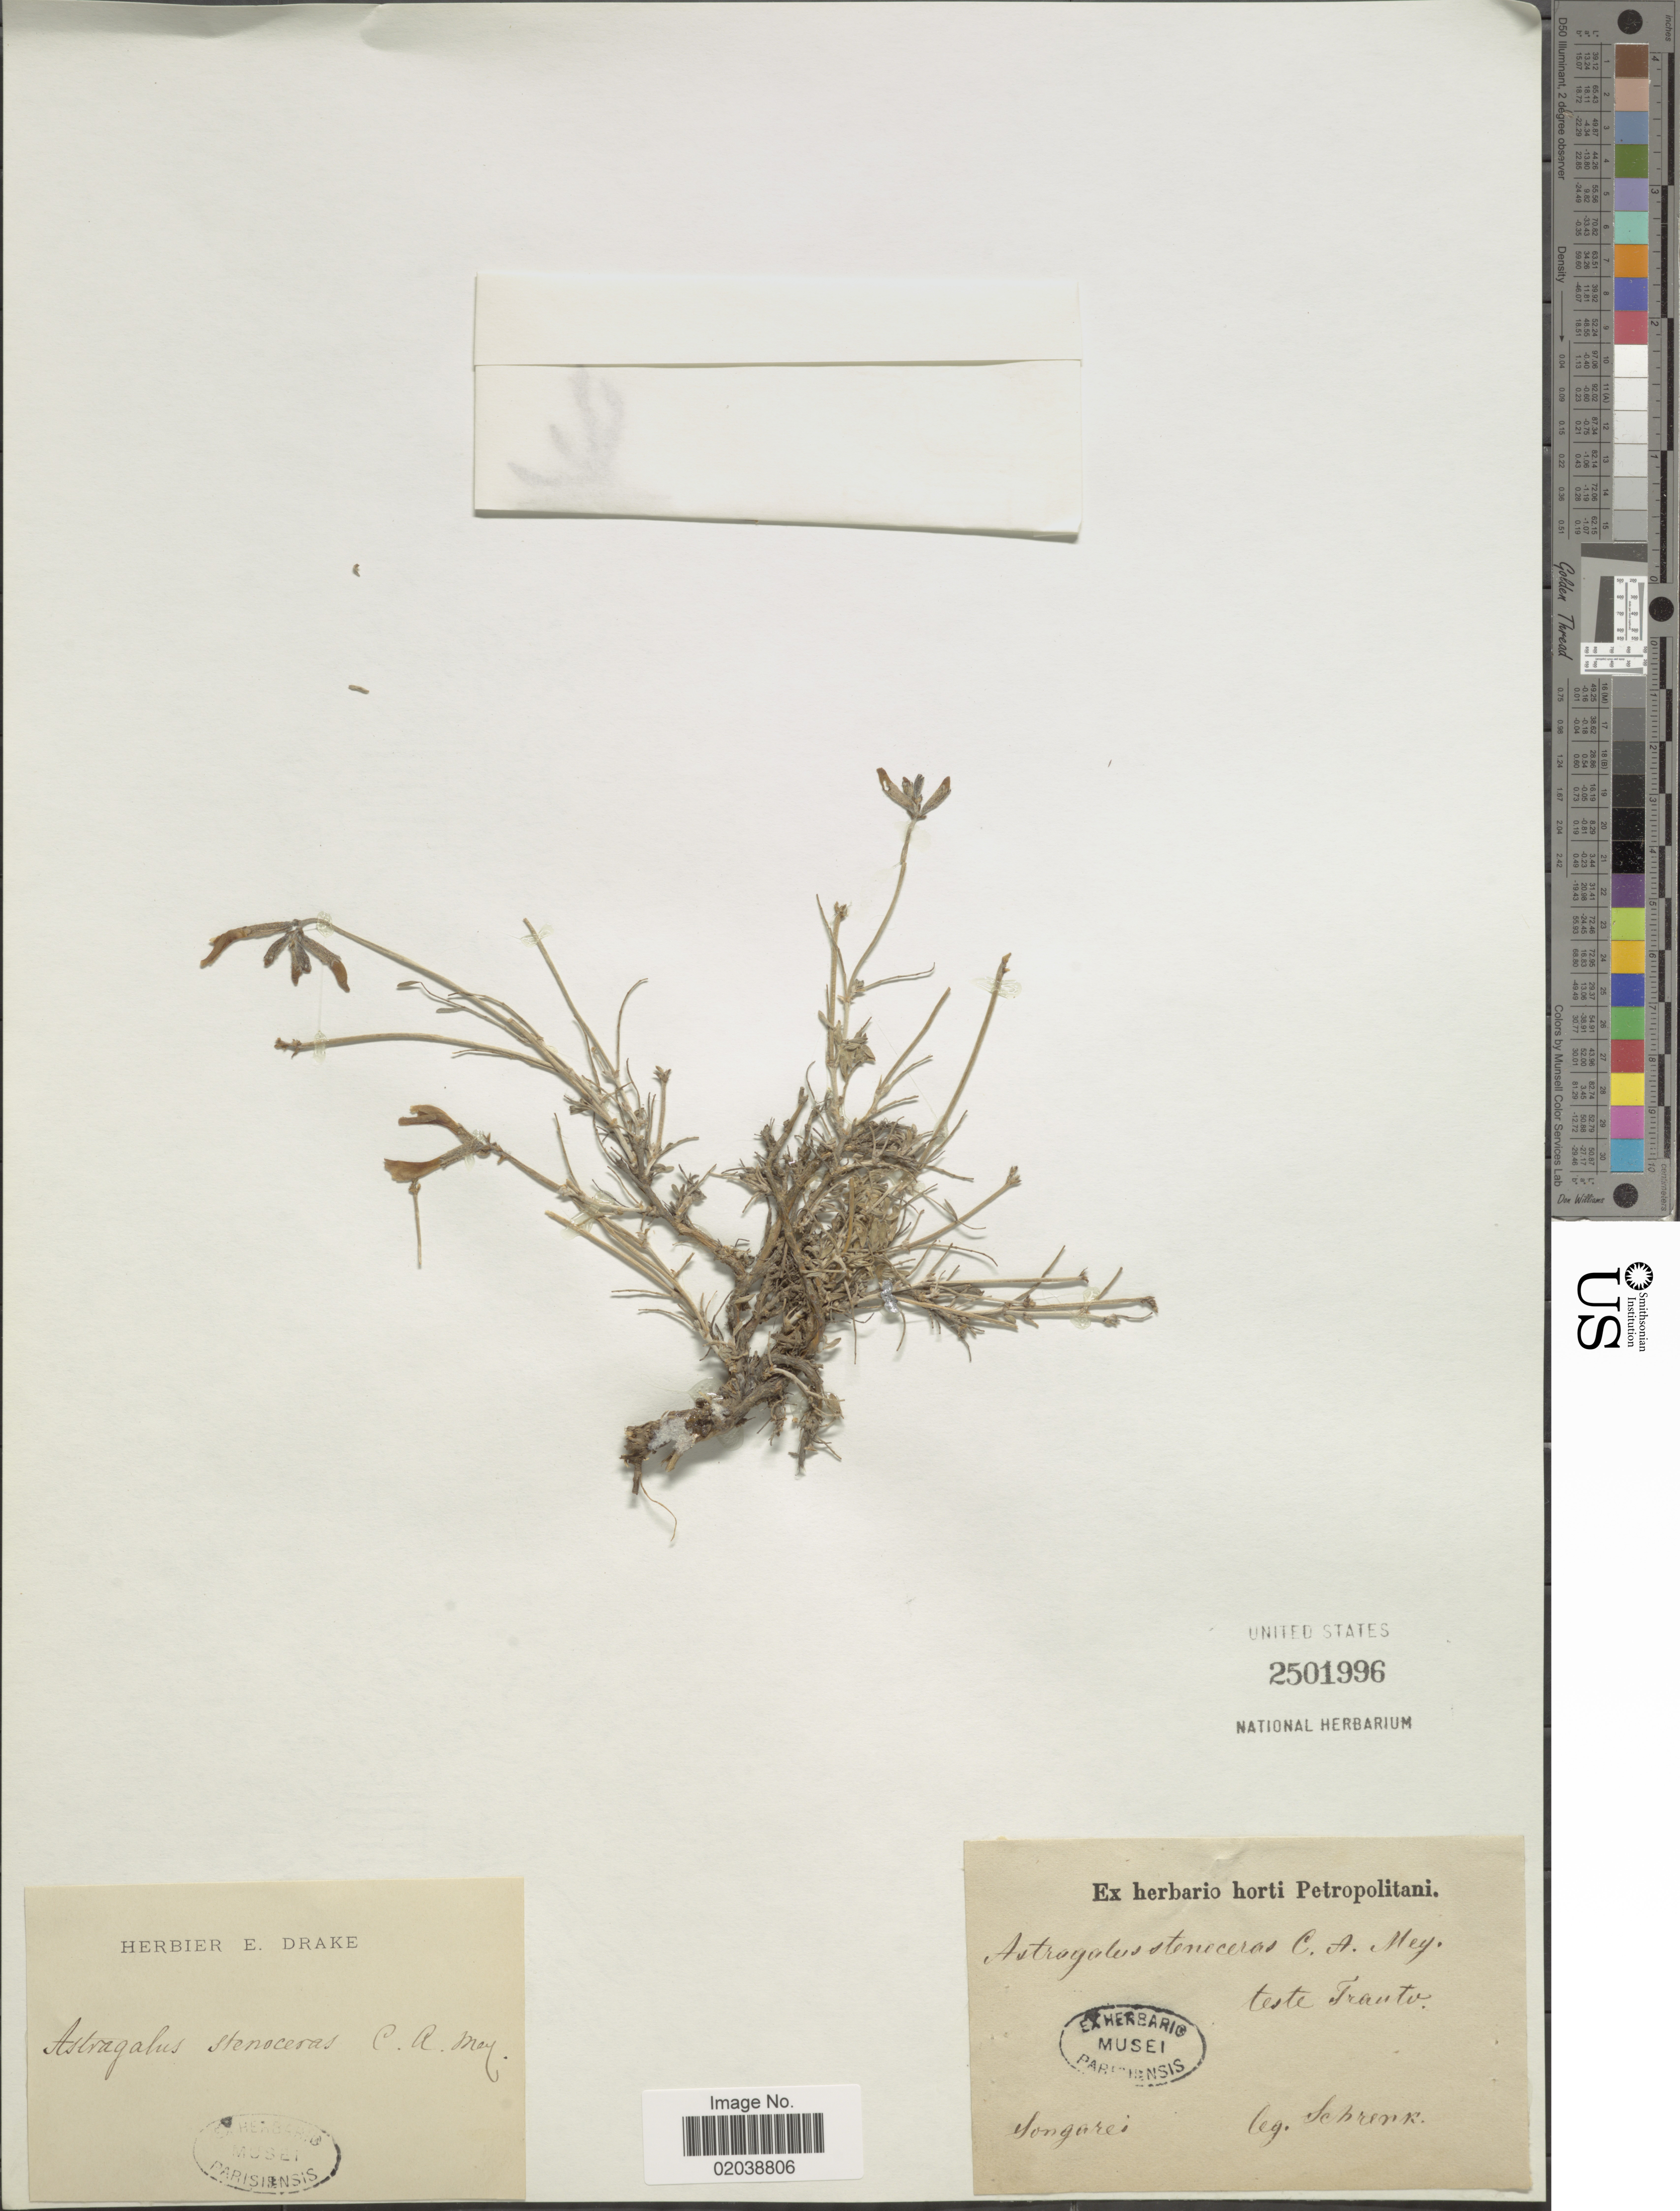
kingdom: Plantae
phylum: Tracheophyta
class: Magnoliopsida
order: Fabales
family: Fabaceae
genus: Astragalus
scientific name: Astragalus stenoceras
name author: C.A. Mey.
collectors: A.G. Schrenk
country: Kazakhstan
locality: Songarei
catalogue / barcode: US 2501996